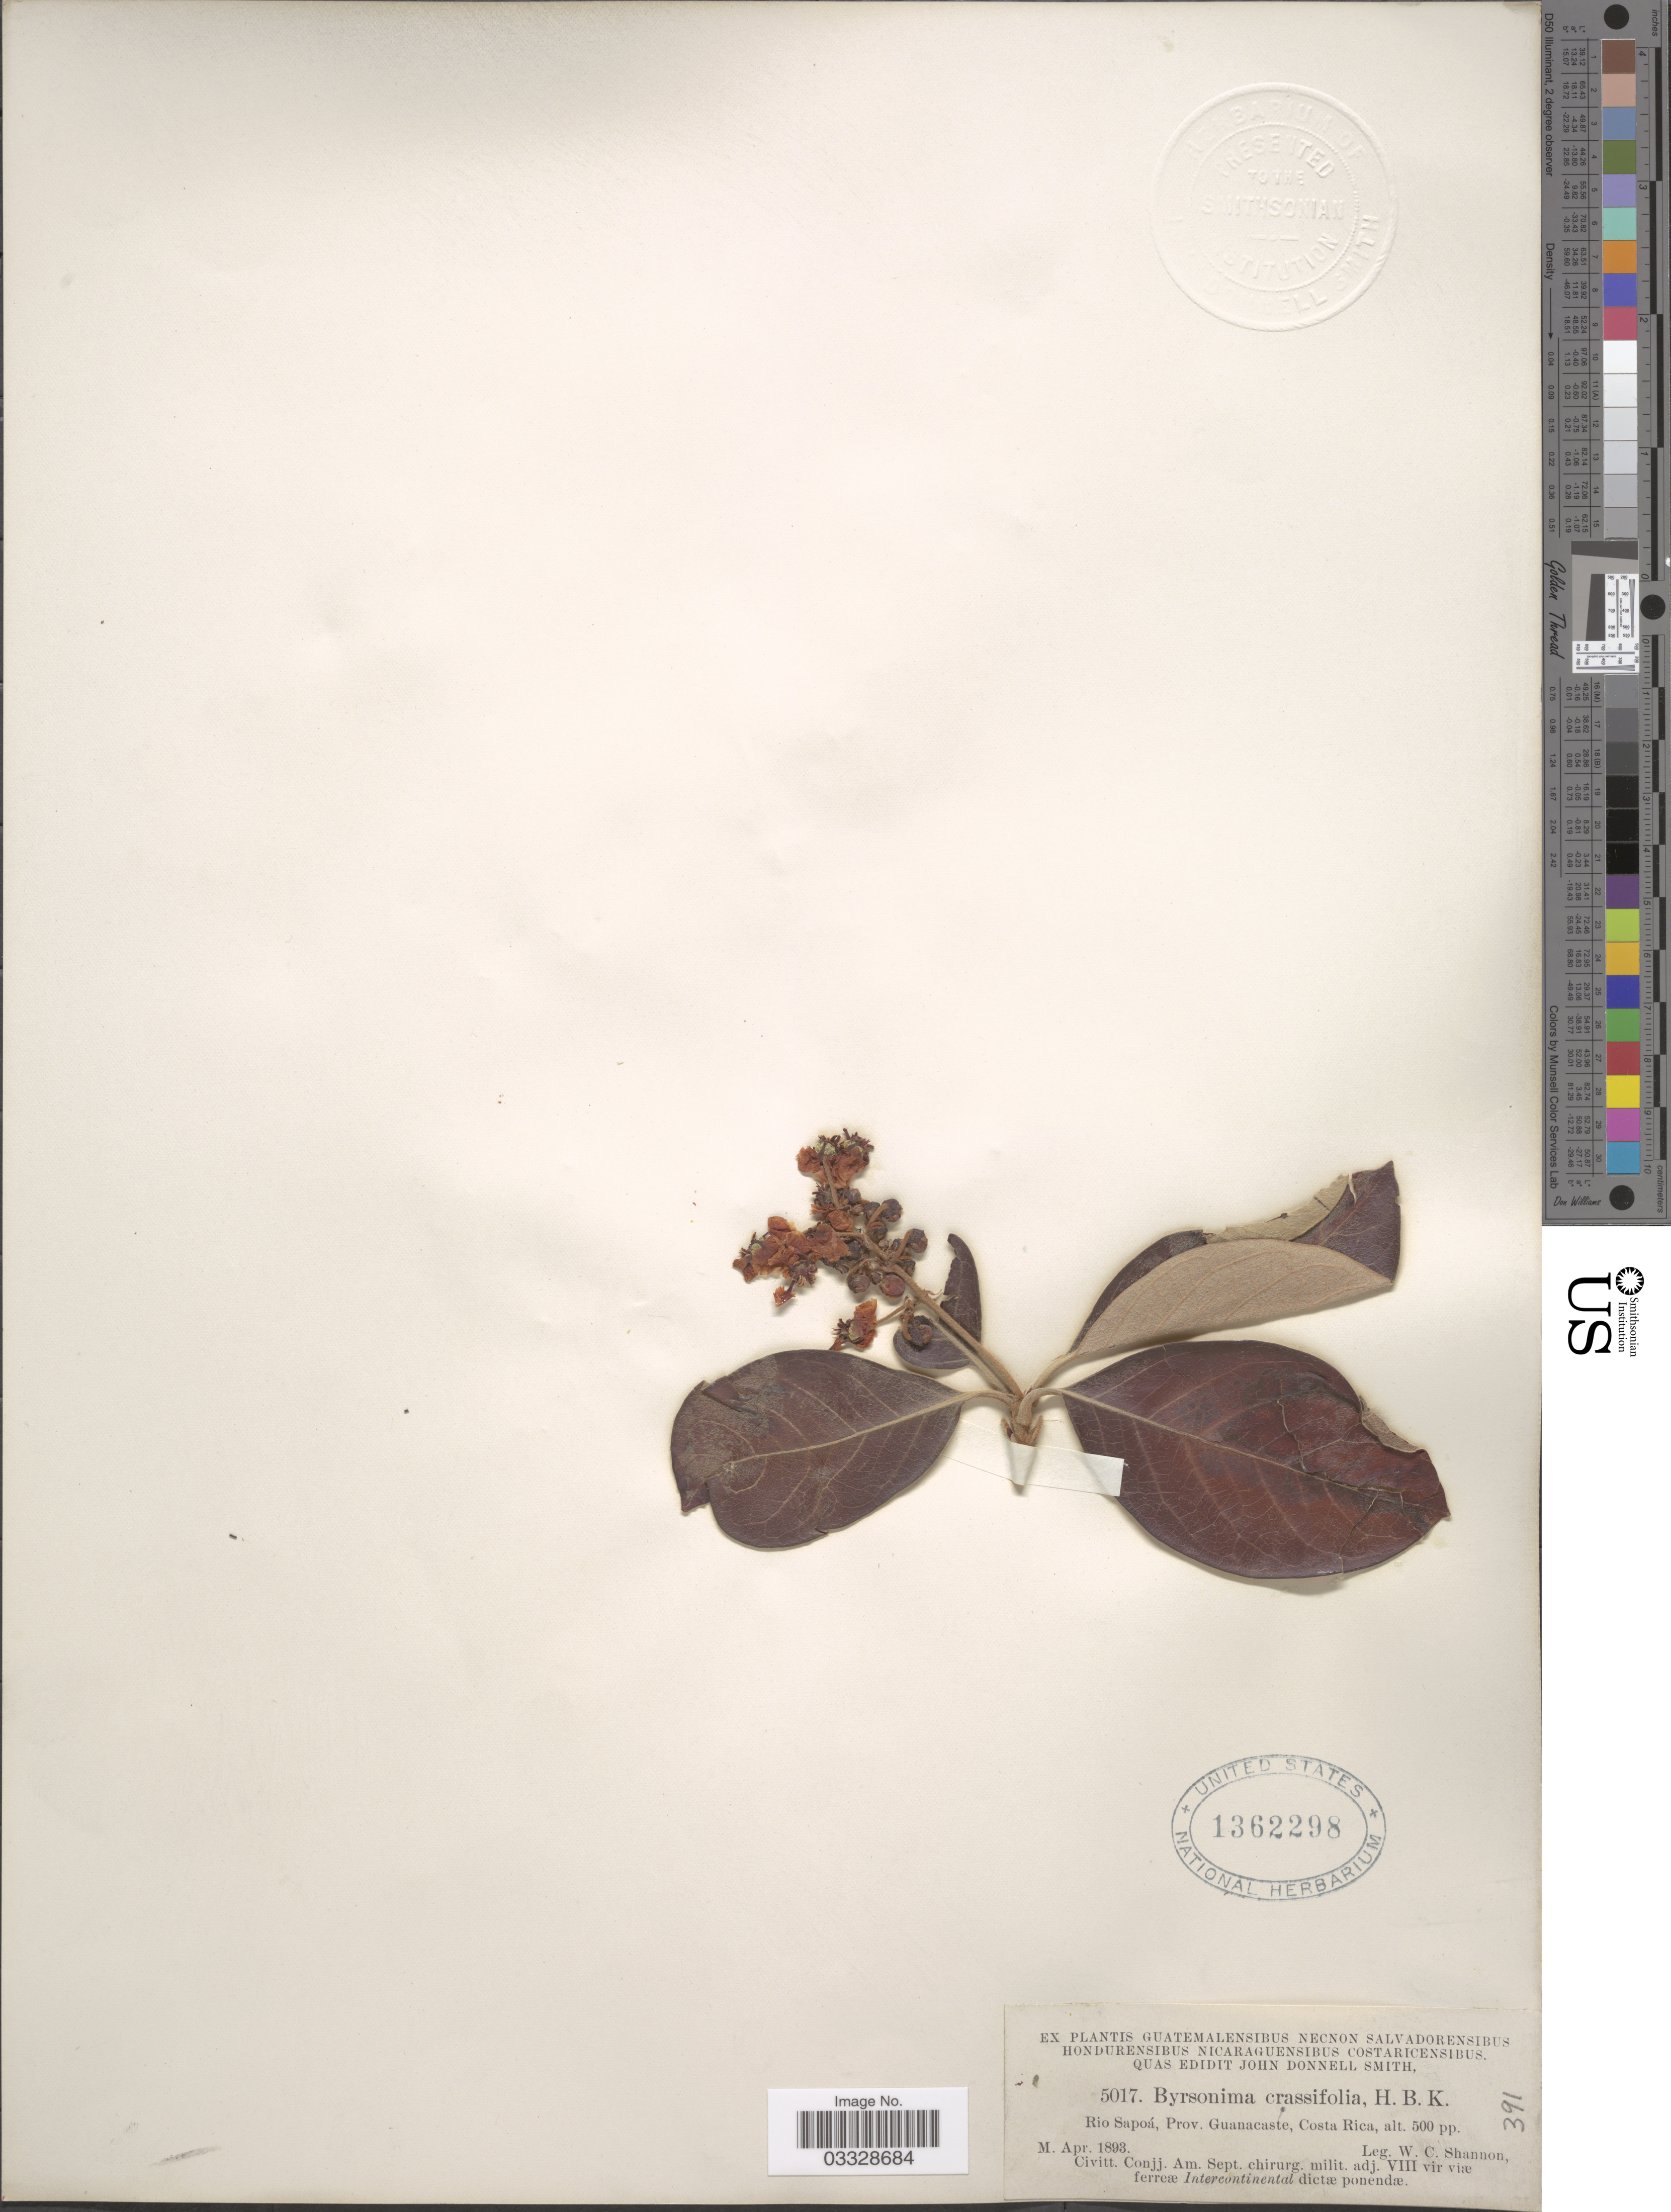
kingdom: Plantae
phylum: Tracheophyta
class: Magnoliopsida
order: Malpighiales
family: Malpighiaceae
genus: Byrsonima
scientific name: Byrsonima crassifolia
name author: (L.) Kunth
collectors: W. C. Shannon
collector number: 5017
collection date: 1893-04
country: Costa Rica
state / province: Guanacaste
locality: Rio Sapoá.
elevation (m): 152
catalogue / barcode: US 1362298